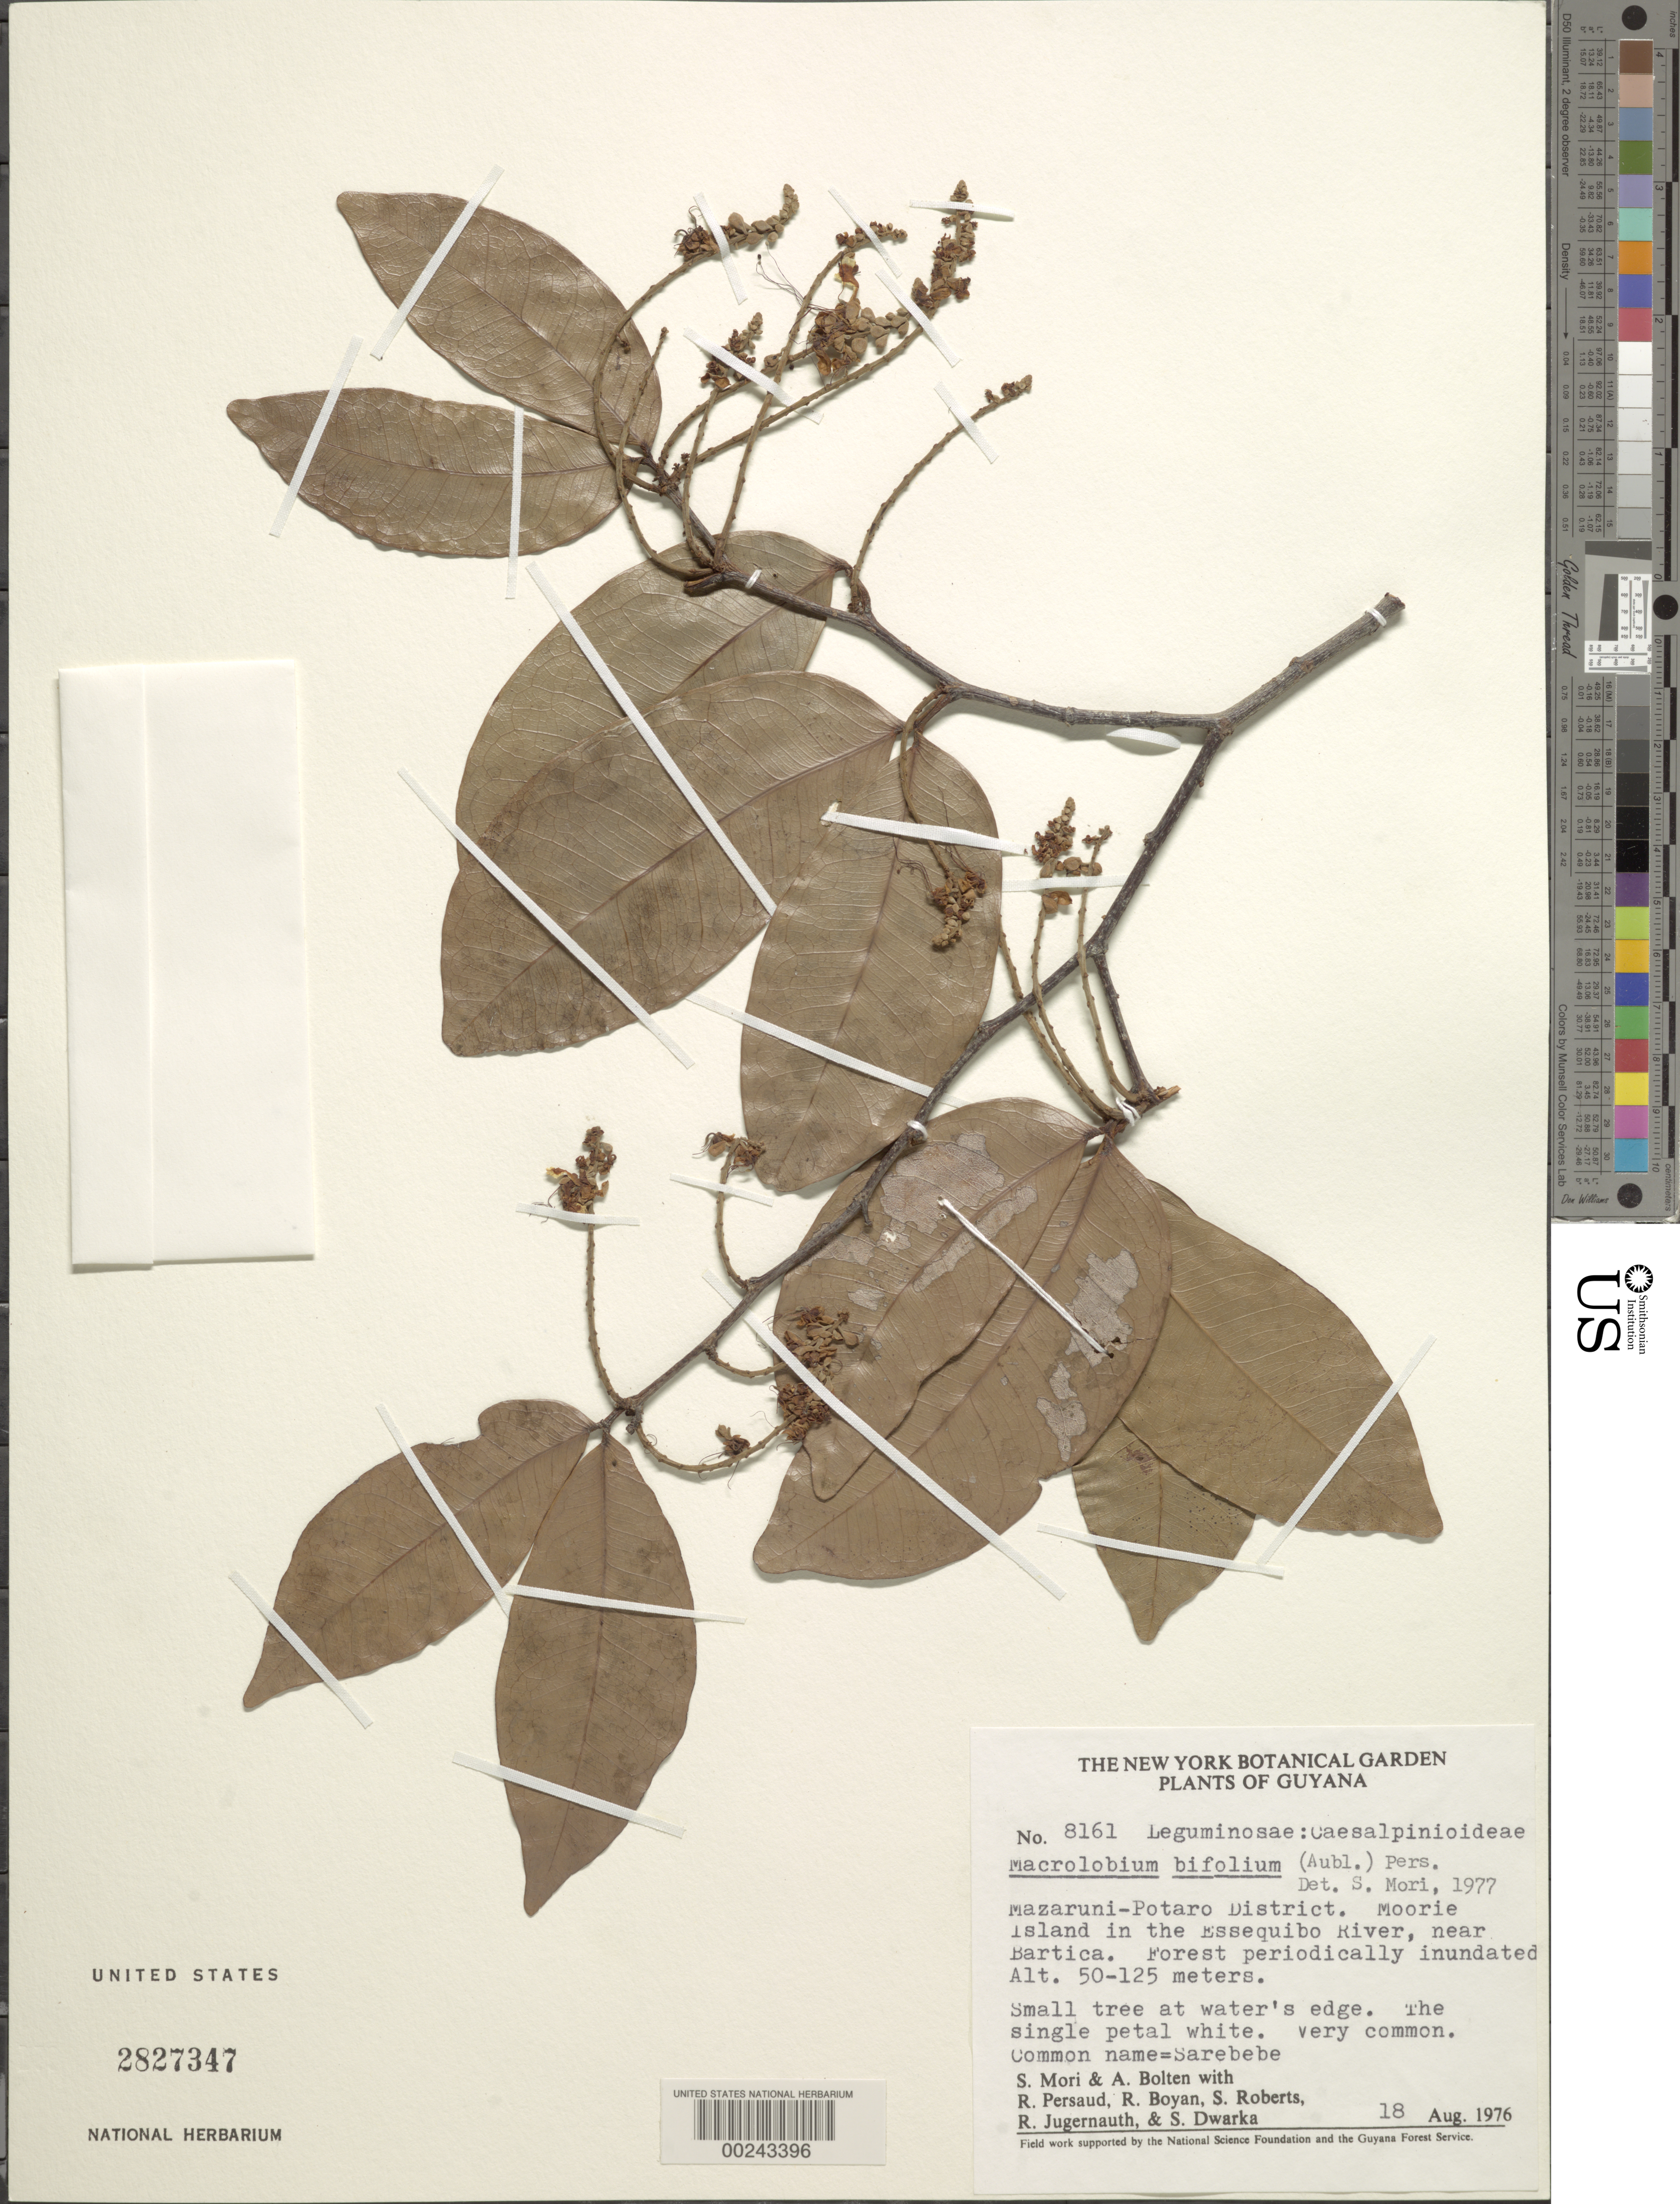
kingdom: Plantae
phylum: Tracheophyta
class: Magnoliopsida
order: Fabales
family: Fabaceae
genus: Macrolobium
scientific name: Macrolobium bifolium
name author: (Aubl.) Pers.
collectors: S. Mori, A. Bolten, R. Persaud, R. Boyan & S. Roberts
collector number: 8161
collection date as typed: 18 Aug 1976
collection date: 1976-08-18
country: Guyana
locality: Mazaruni-potaro dist.; moorie island in the essequibo river, near bartica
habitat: At water's edge; forest periodically inundated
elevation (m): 50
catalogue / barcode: US 2827347